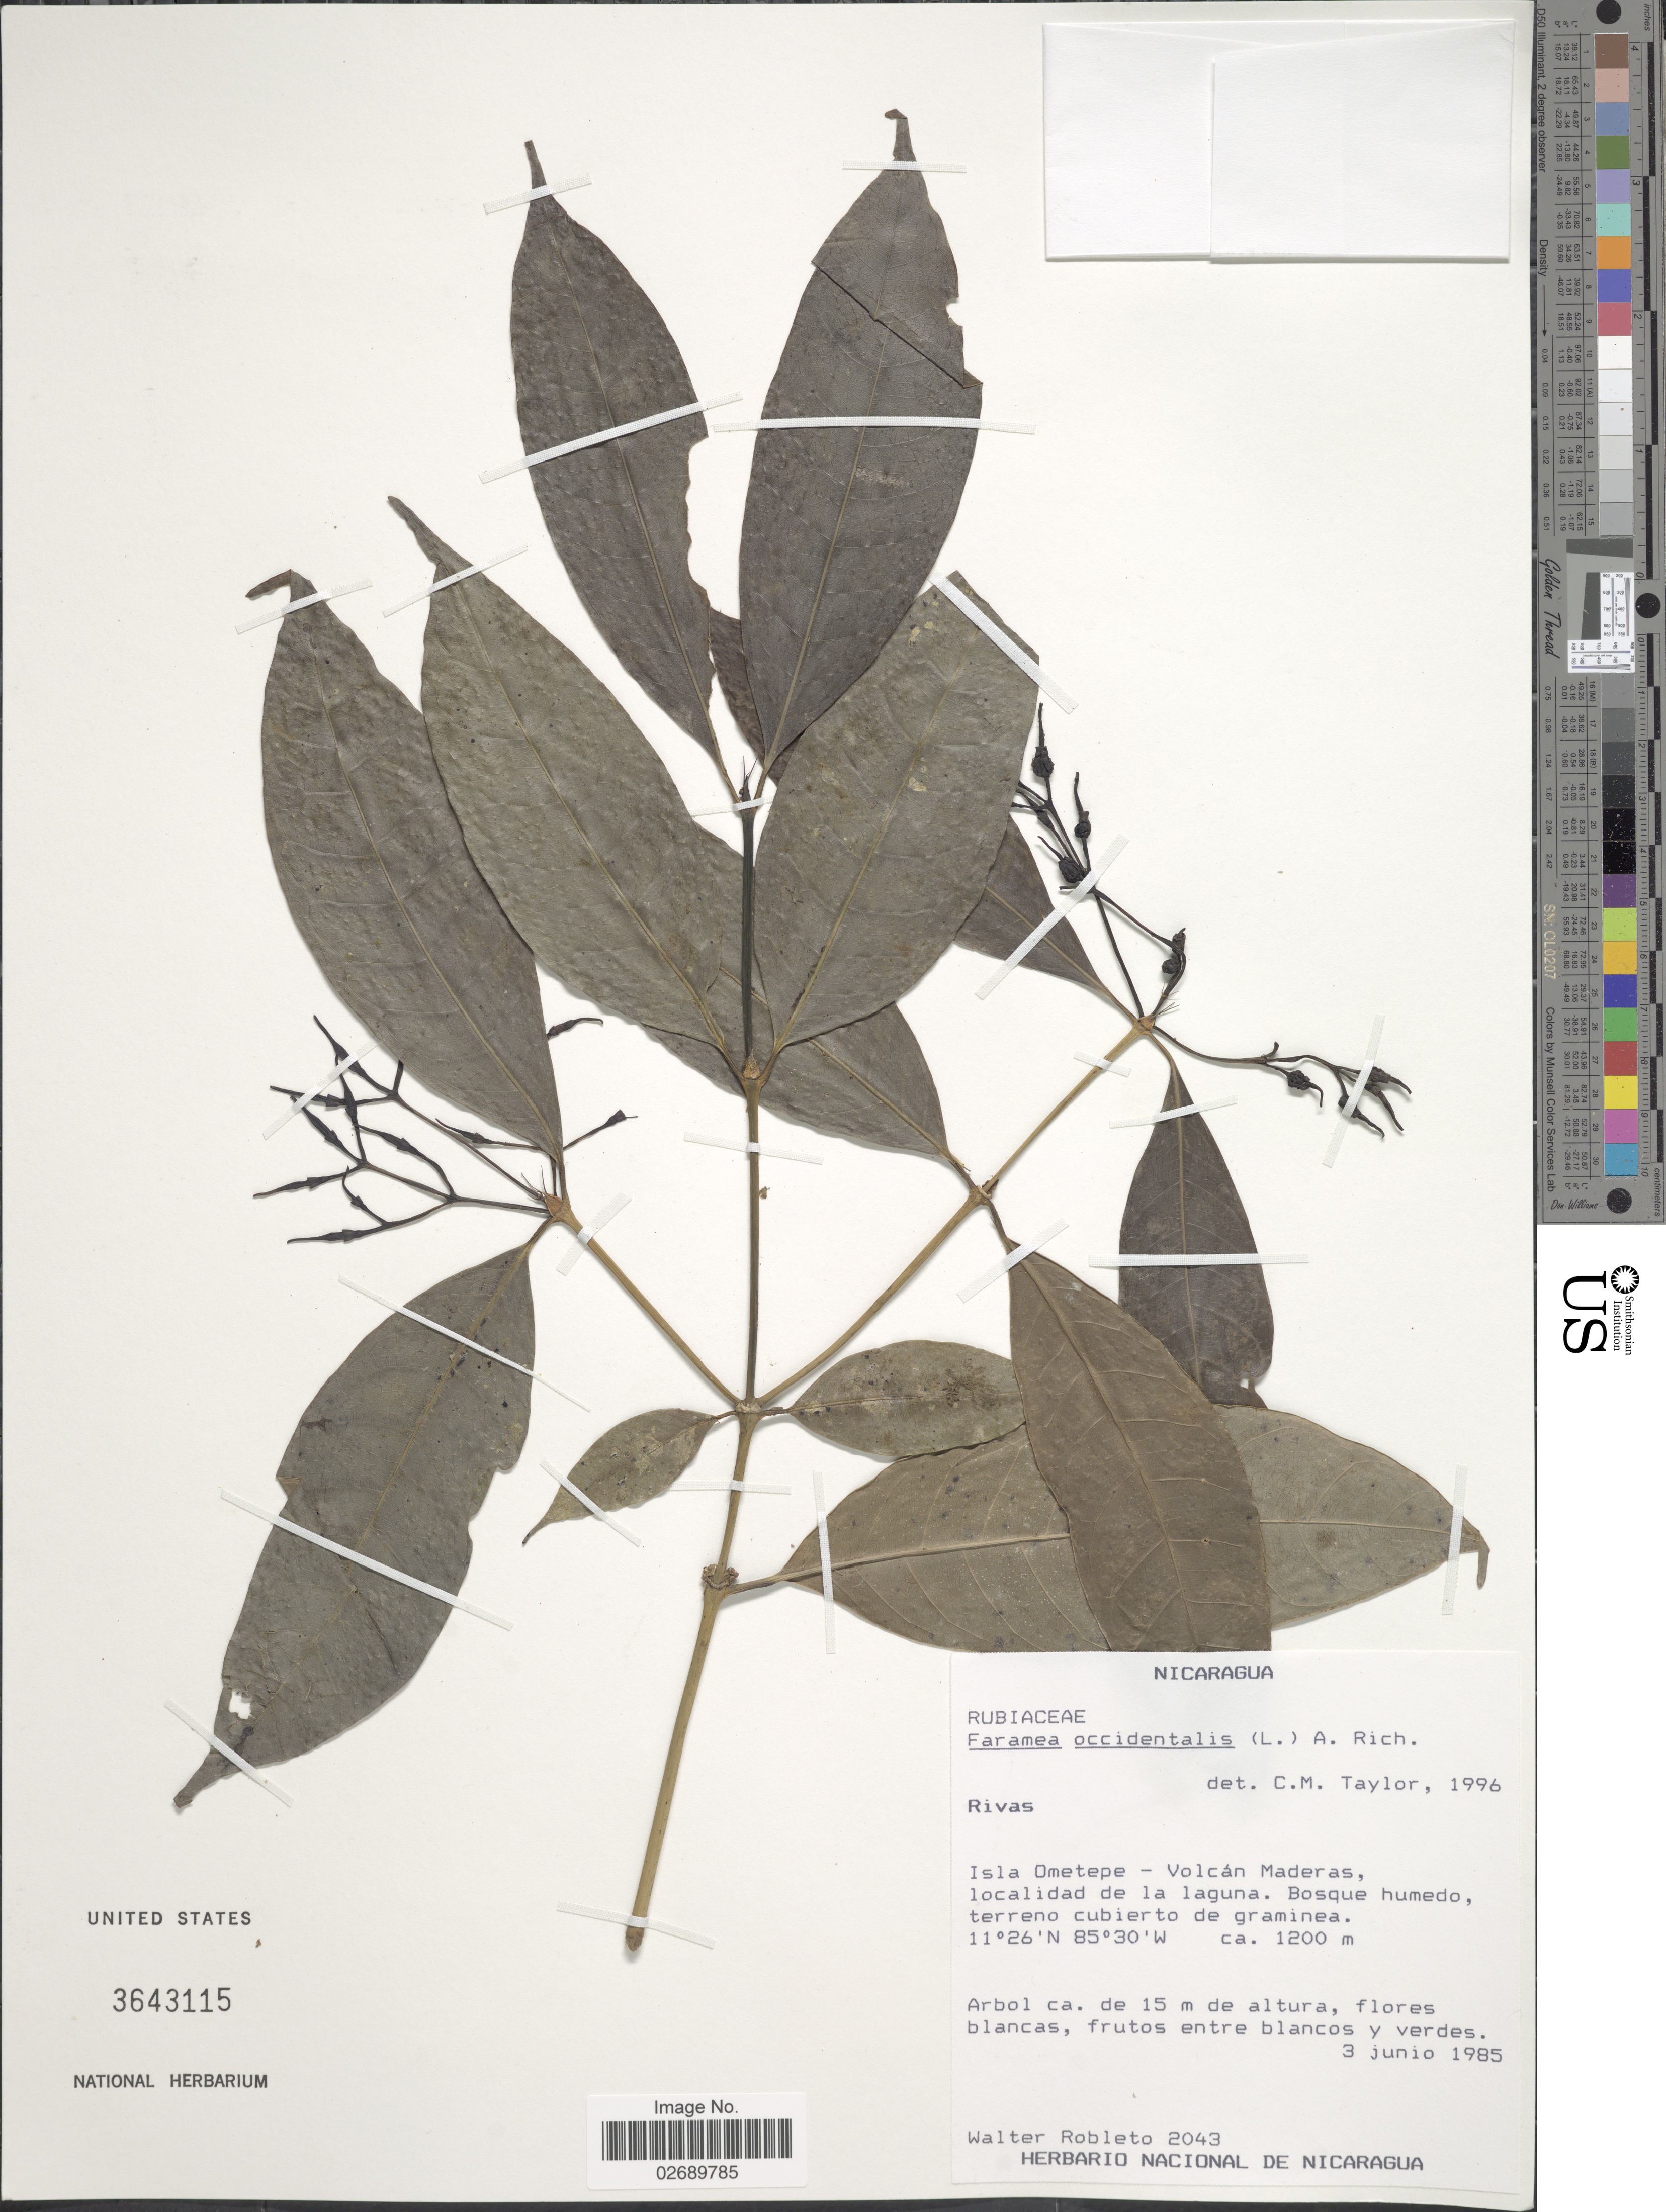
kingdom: Plantae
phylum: Tracheophyta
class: Magnoliopsida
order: Gentianales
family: Rubiaceae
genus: Faramea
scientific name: Faramea occidentalis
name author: (L.) A. Rich.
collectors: W. Robleto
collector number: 2043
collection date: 1985-06-03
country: Nicaragua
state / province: Rivas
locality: Isla Ometepe - Volcan Maderas. localidad de la laguna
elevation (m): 1200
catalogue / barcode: US 3643115